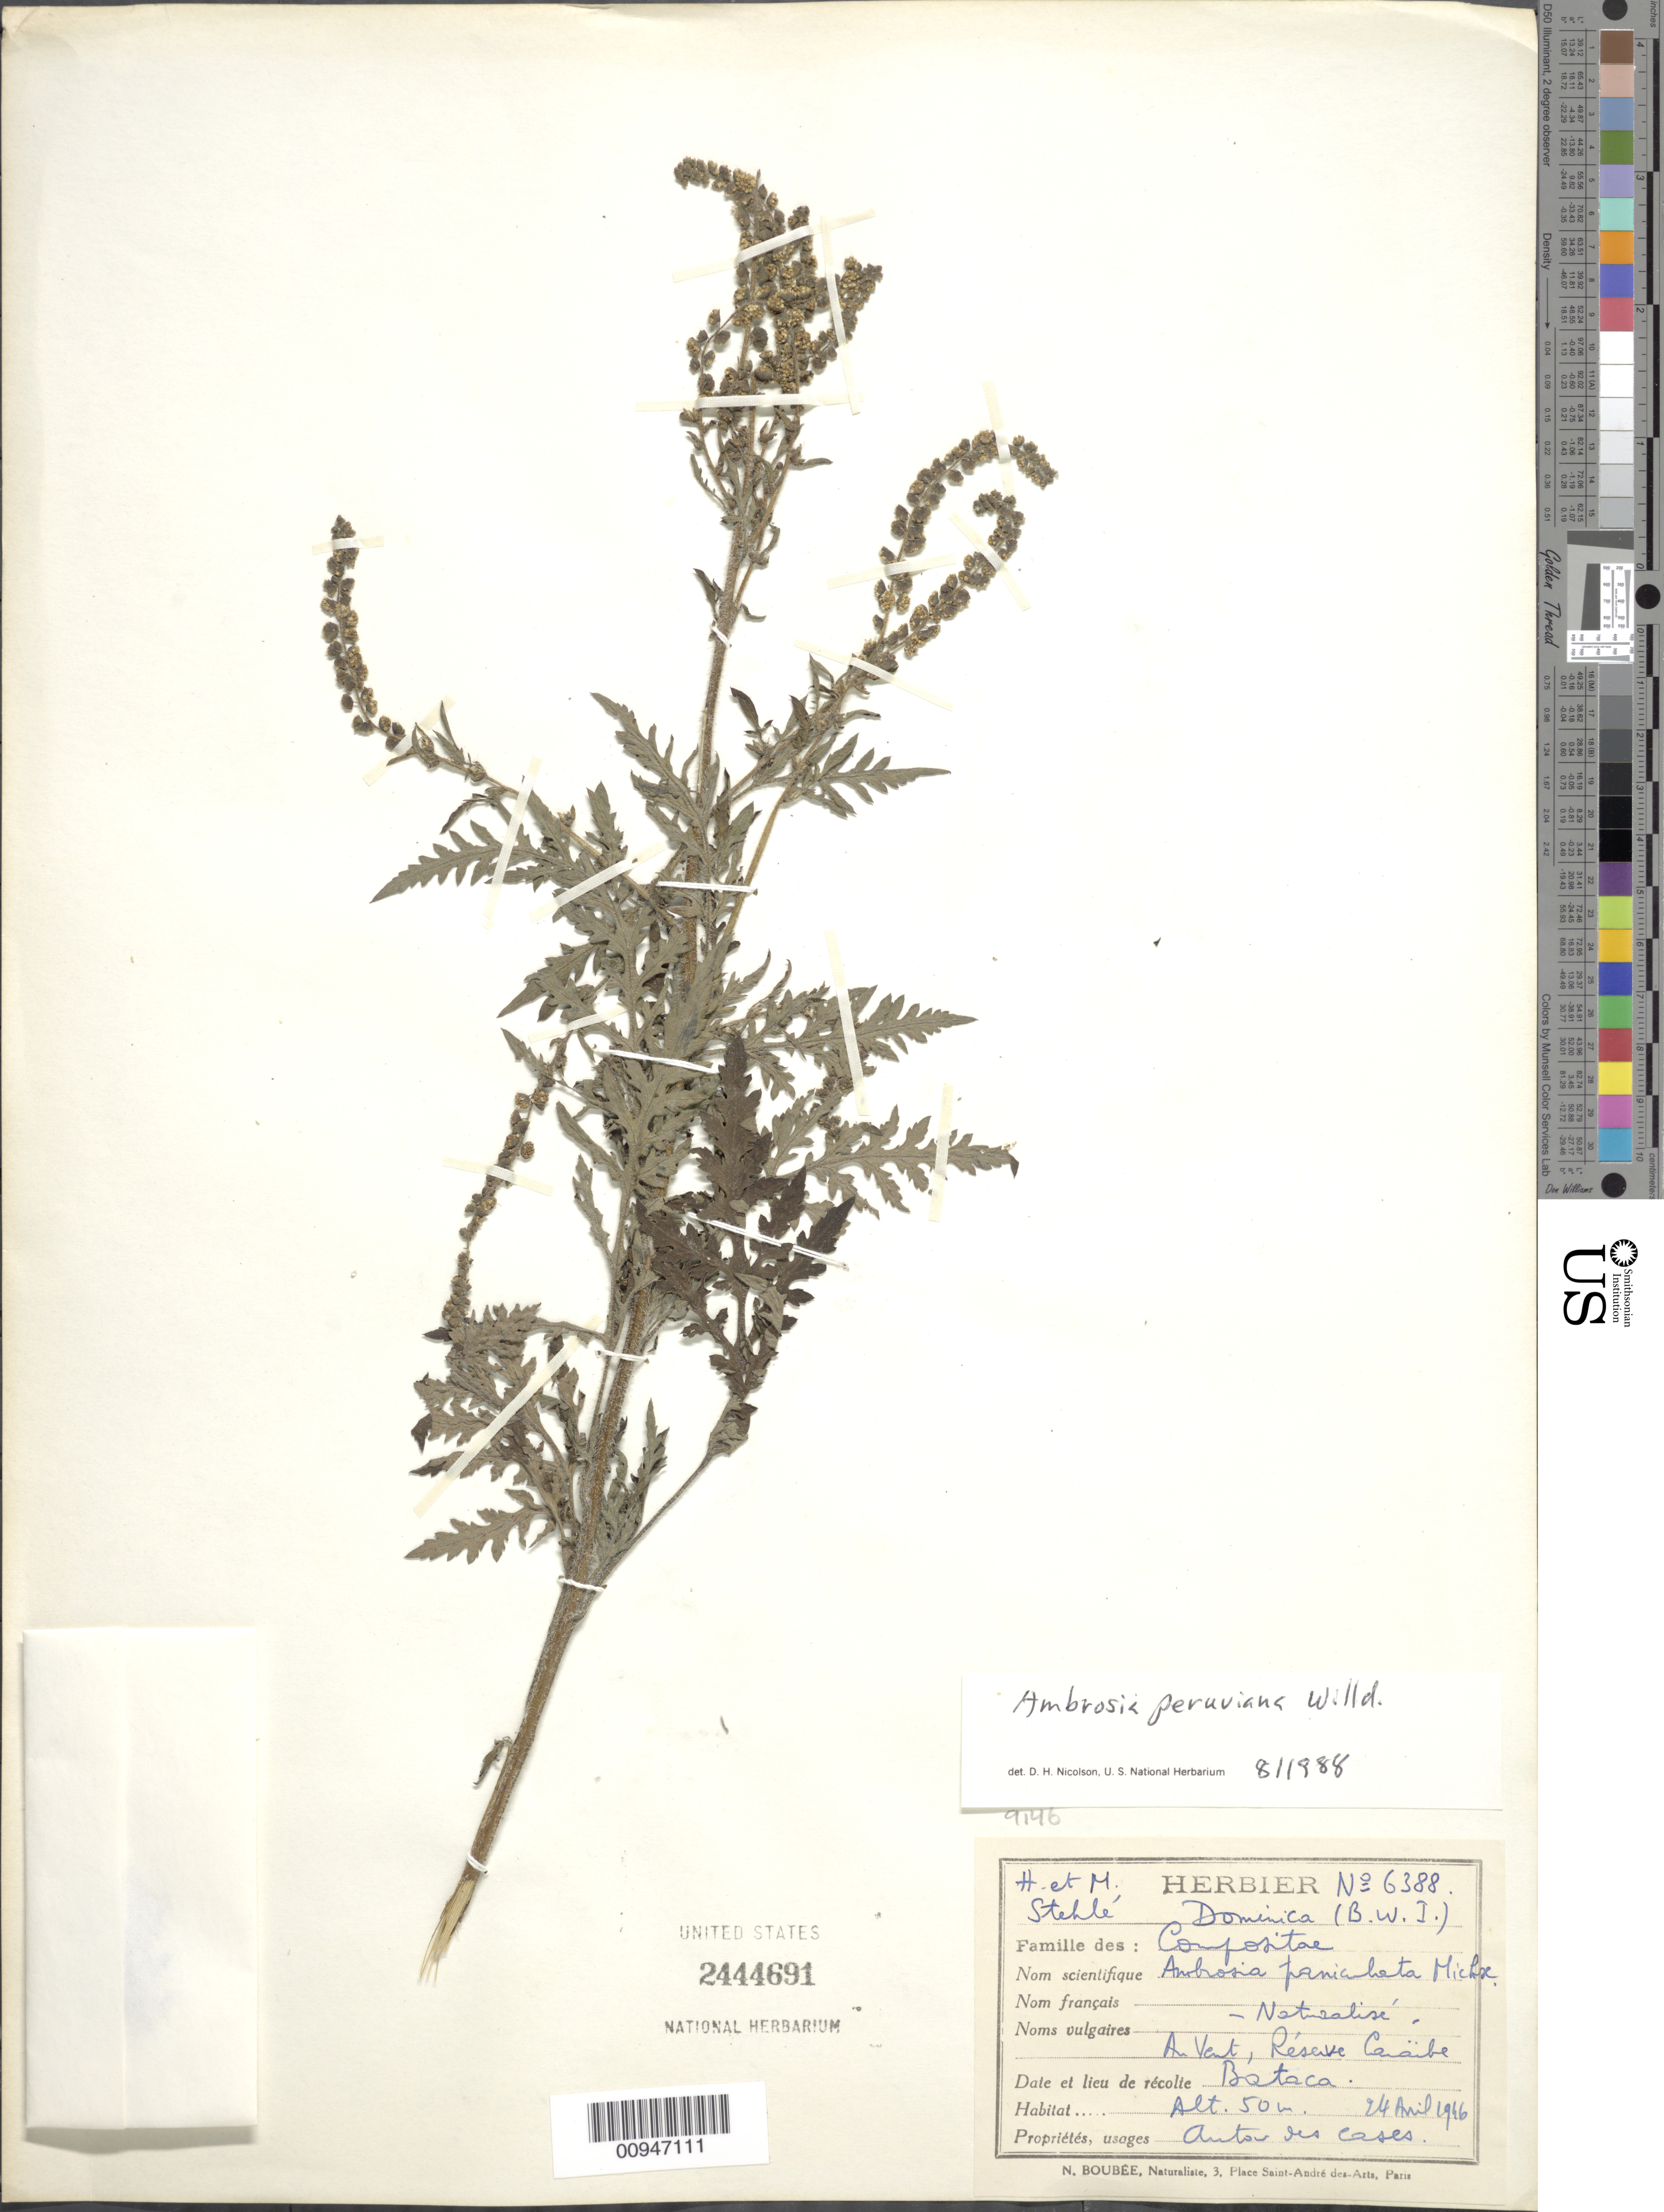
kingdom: Plantae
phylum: Tracheophyta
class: Magnoliopsida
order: Asterales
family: Asteraceae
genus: Ambrosia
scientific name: Ambrosia hispida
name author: Pursh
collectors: H. Stehlé & M. Stehlé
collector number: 6388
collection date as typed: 24 Apr 1946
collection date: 1946-04-24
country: Dominica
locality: Bataca, Au Vert, Réserve Caraibe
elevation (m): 50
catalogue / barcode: US 2444691